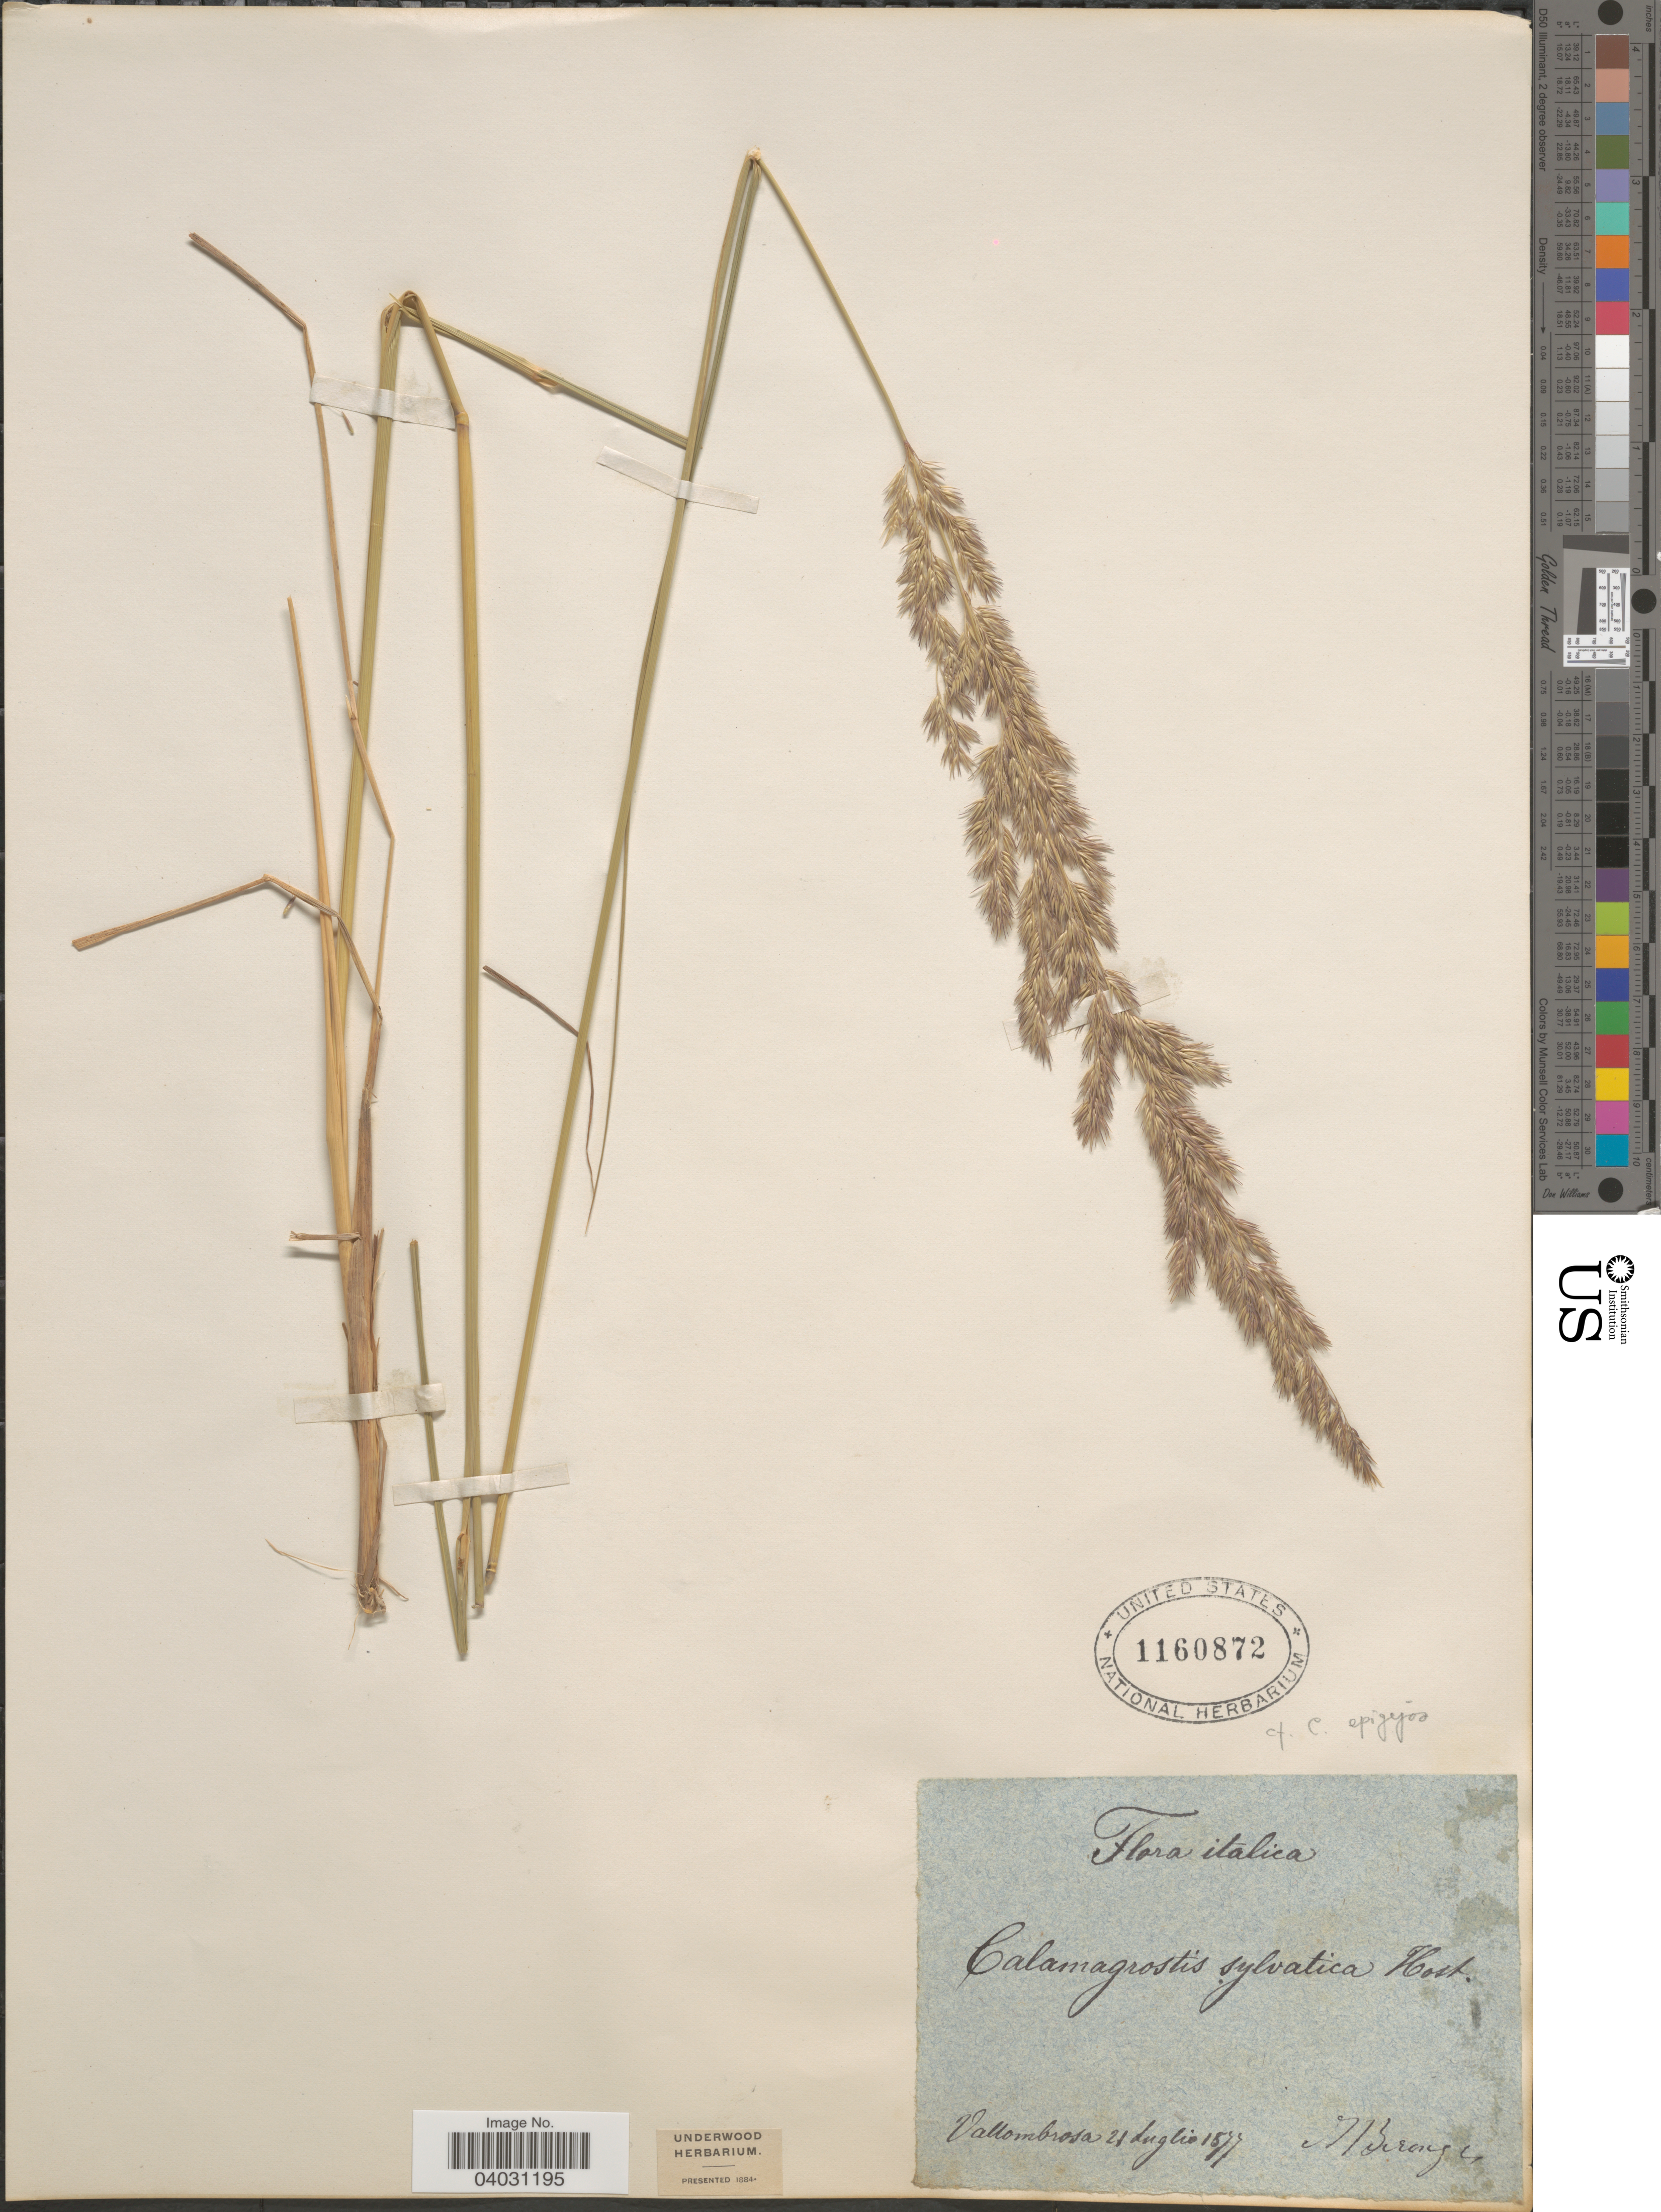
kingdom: Plantae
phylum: Tracheophyta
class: Liliopsida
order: Poales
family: Poaceae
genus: Calamagrostis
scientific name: Calamagrostis arundinacea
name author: (L.) Roth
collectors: M. Berenger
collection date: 1877-07-21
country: Italy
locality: Italica. Vallombrosa.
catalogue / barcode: US 1160872